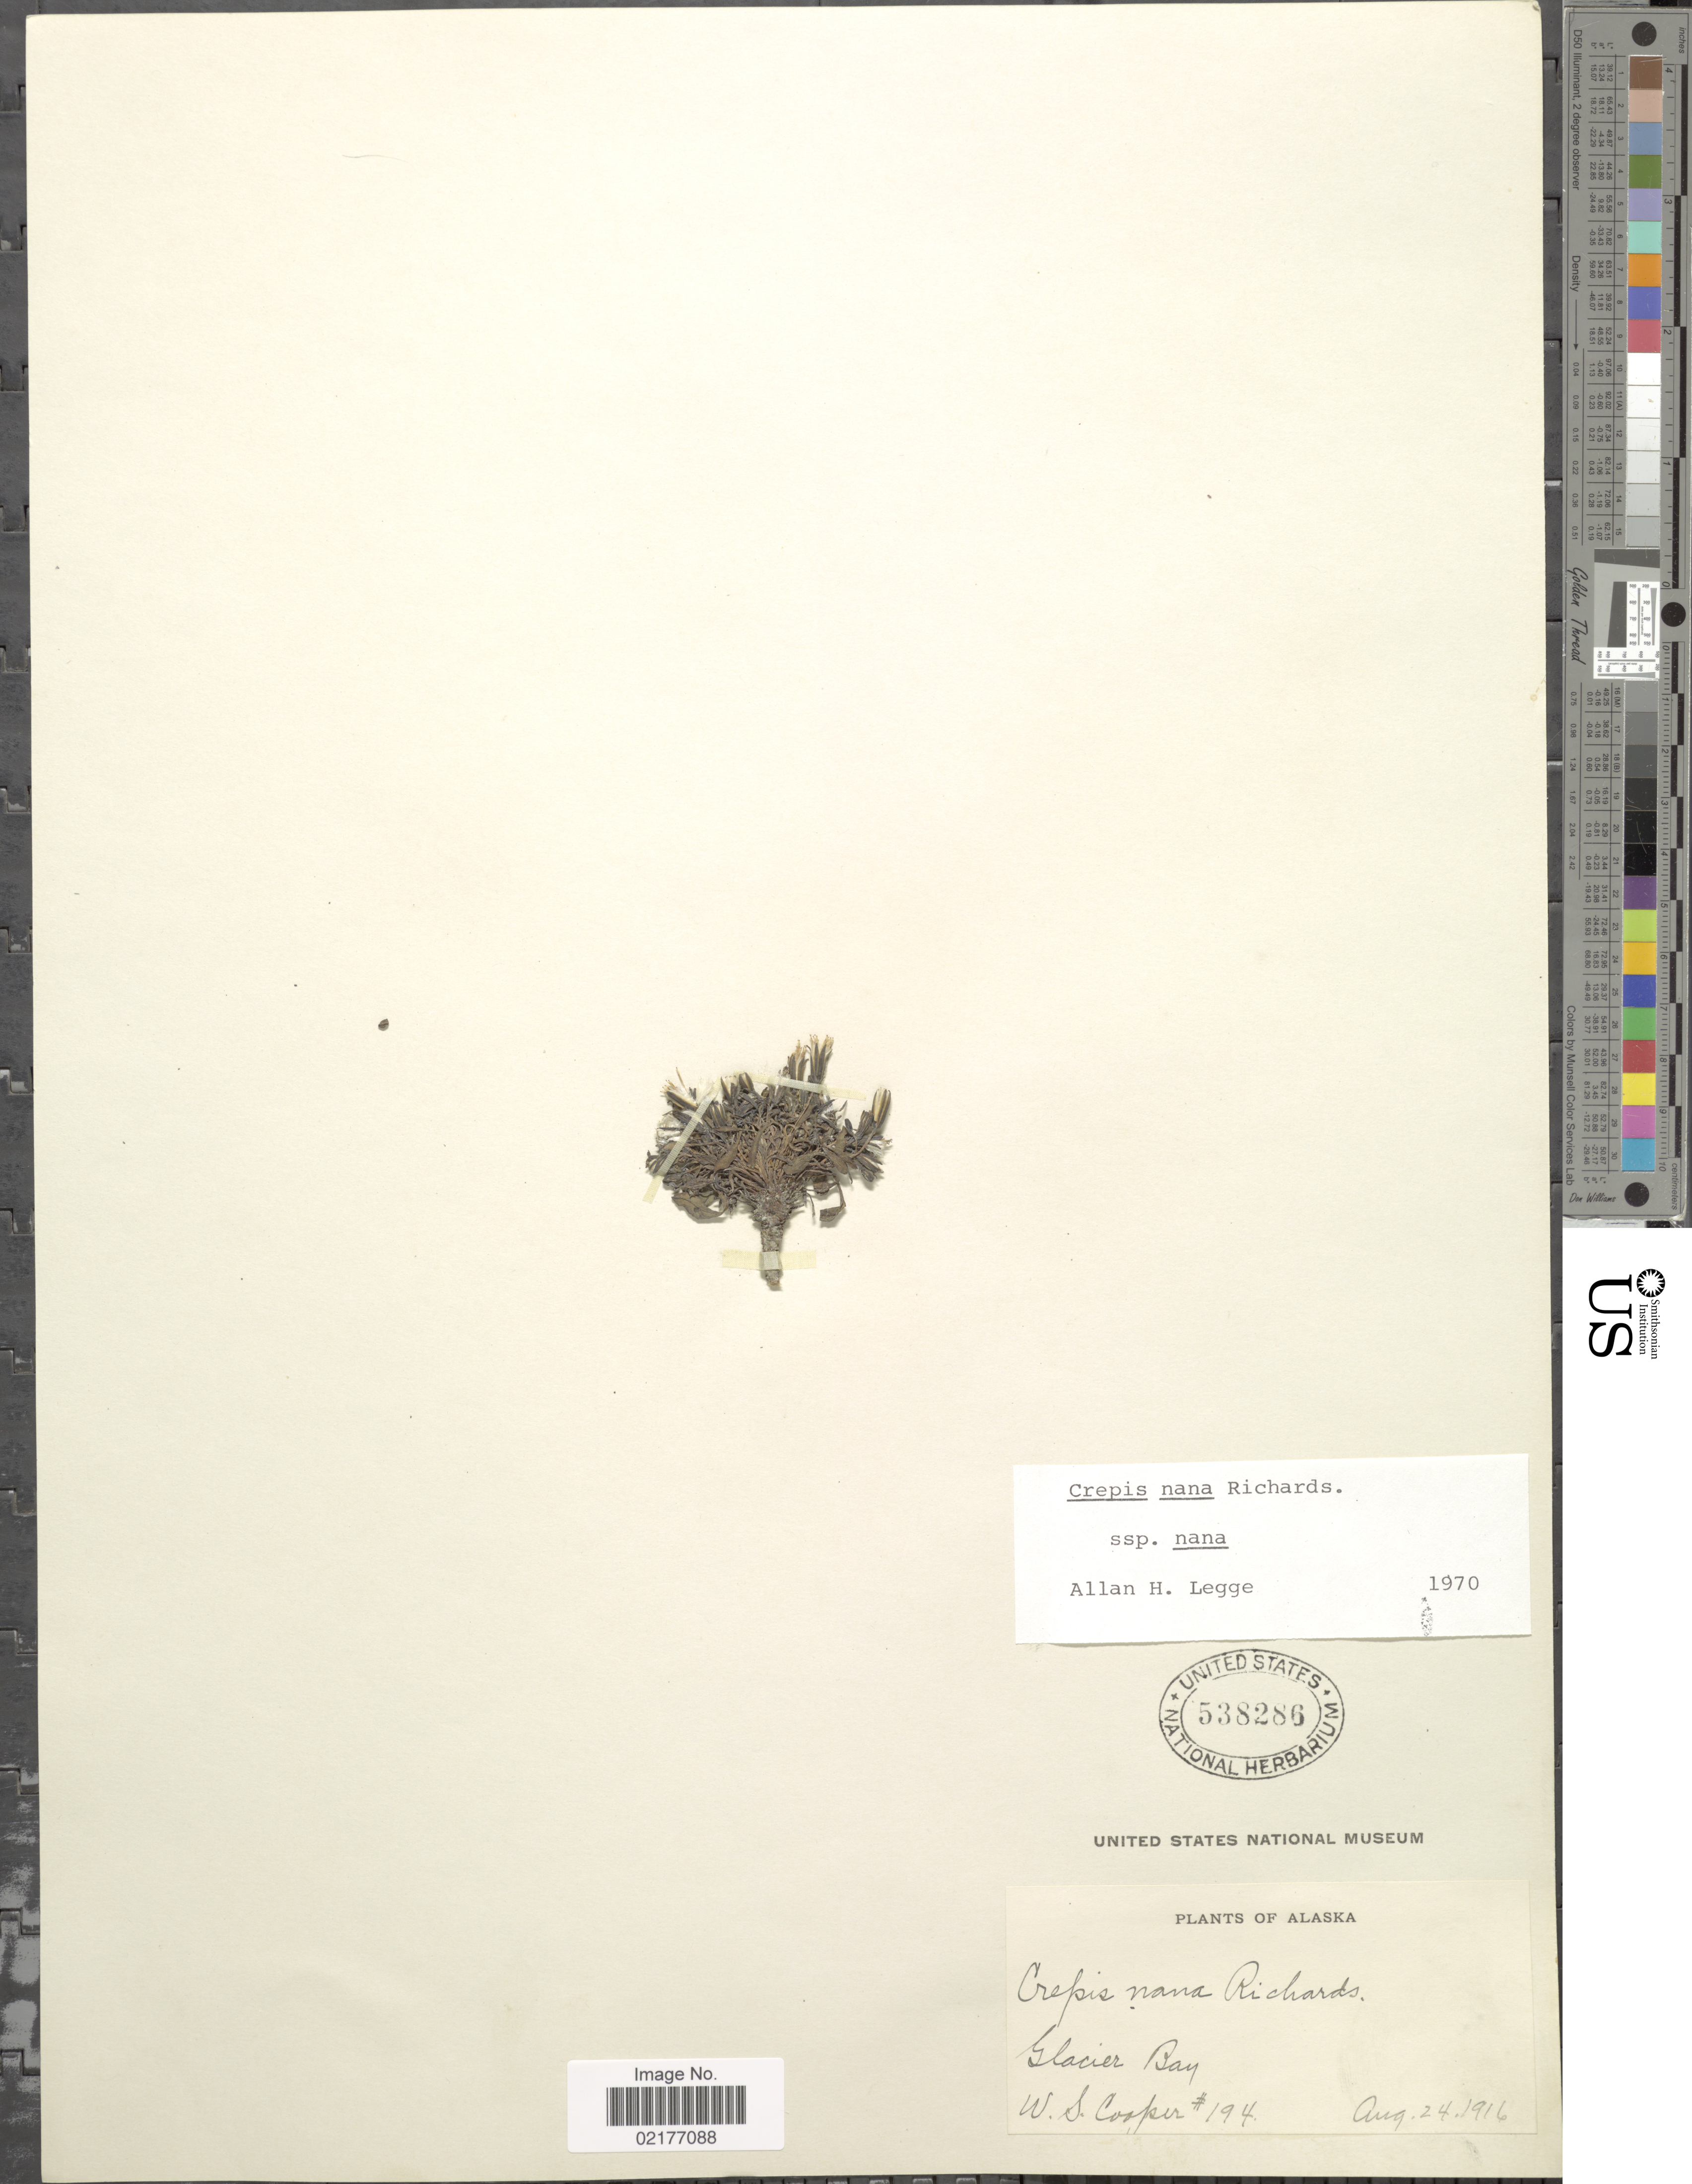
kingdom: Plantae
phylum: Tracheophyta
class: Magnoliopsida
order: Asterales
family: Asteraceae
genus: Askellia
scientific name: Askellia pygmaea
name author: (Ledeb.) Sennikov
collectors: W. Cooper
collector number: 194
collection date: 1916-08-24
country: United States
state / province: Alaska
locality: Glacier Bay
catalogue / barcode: US 538286